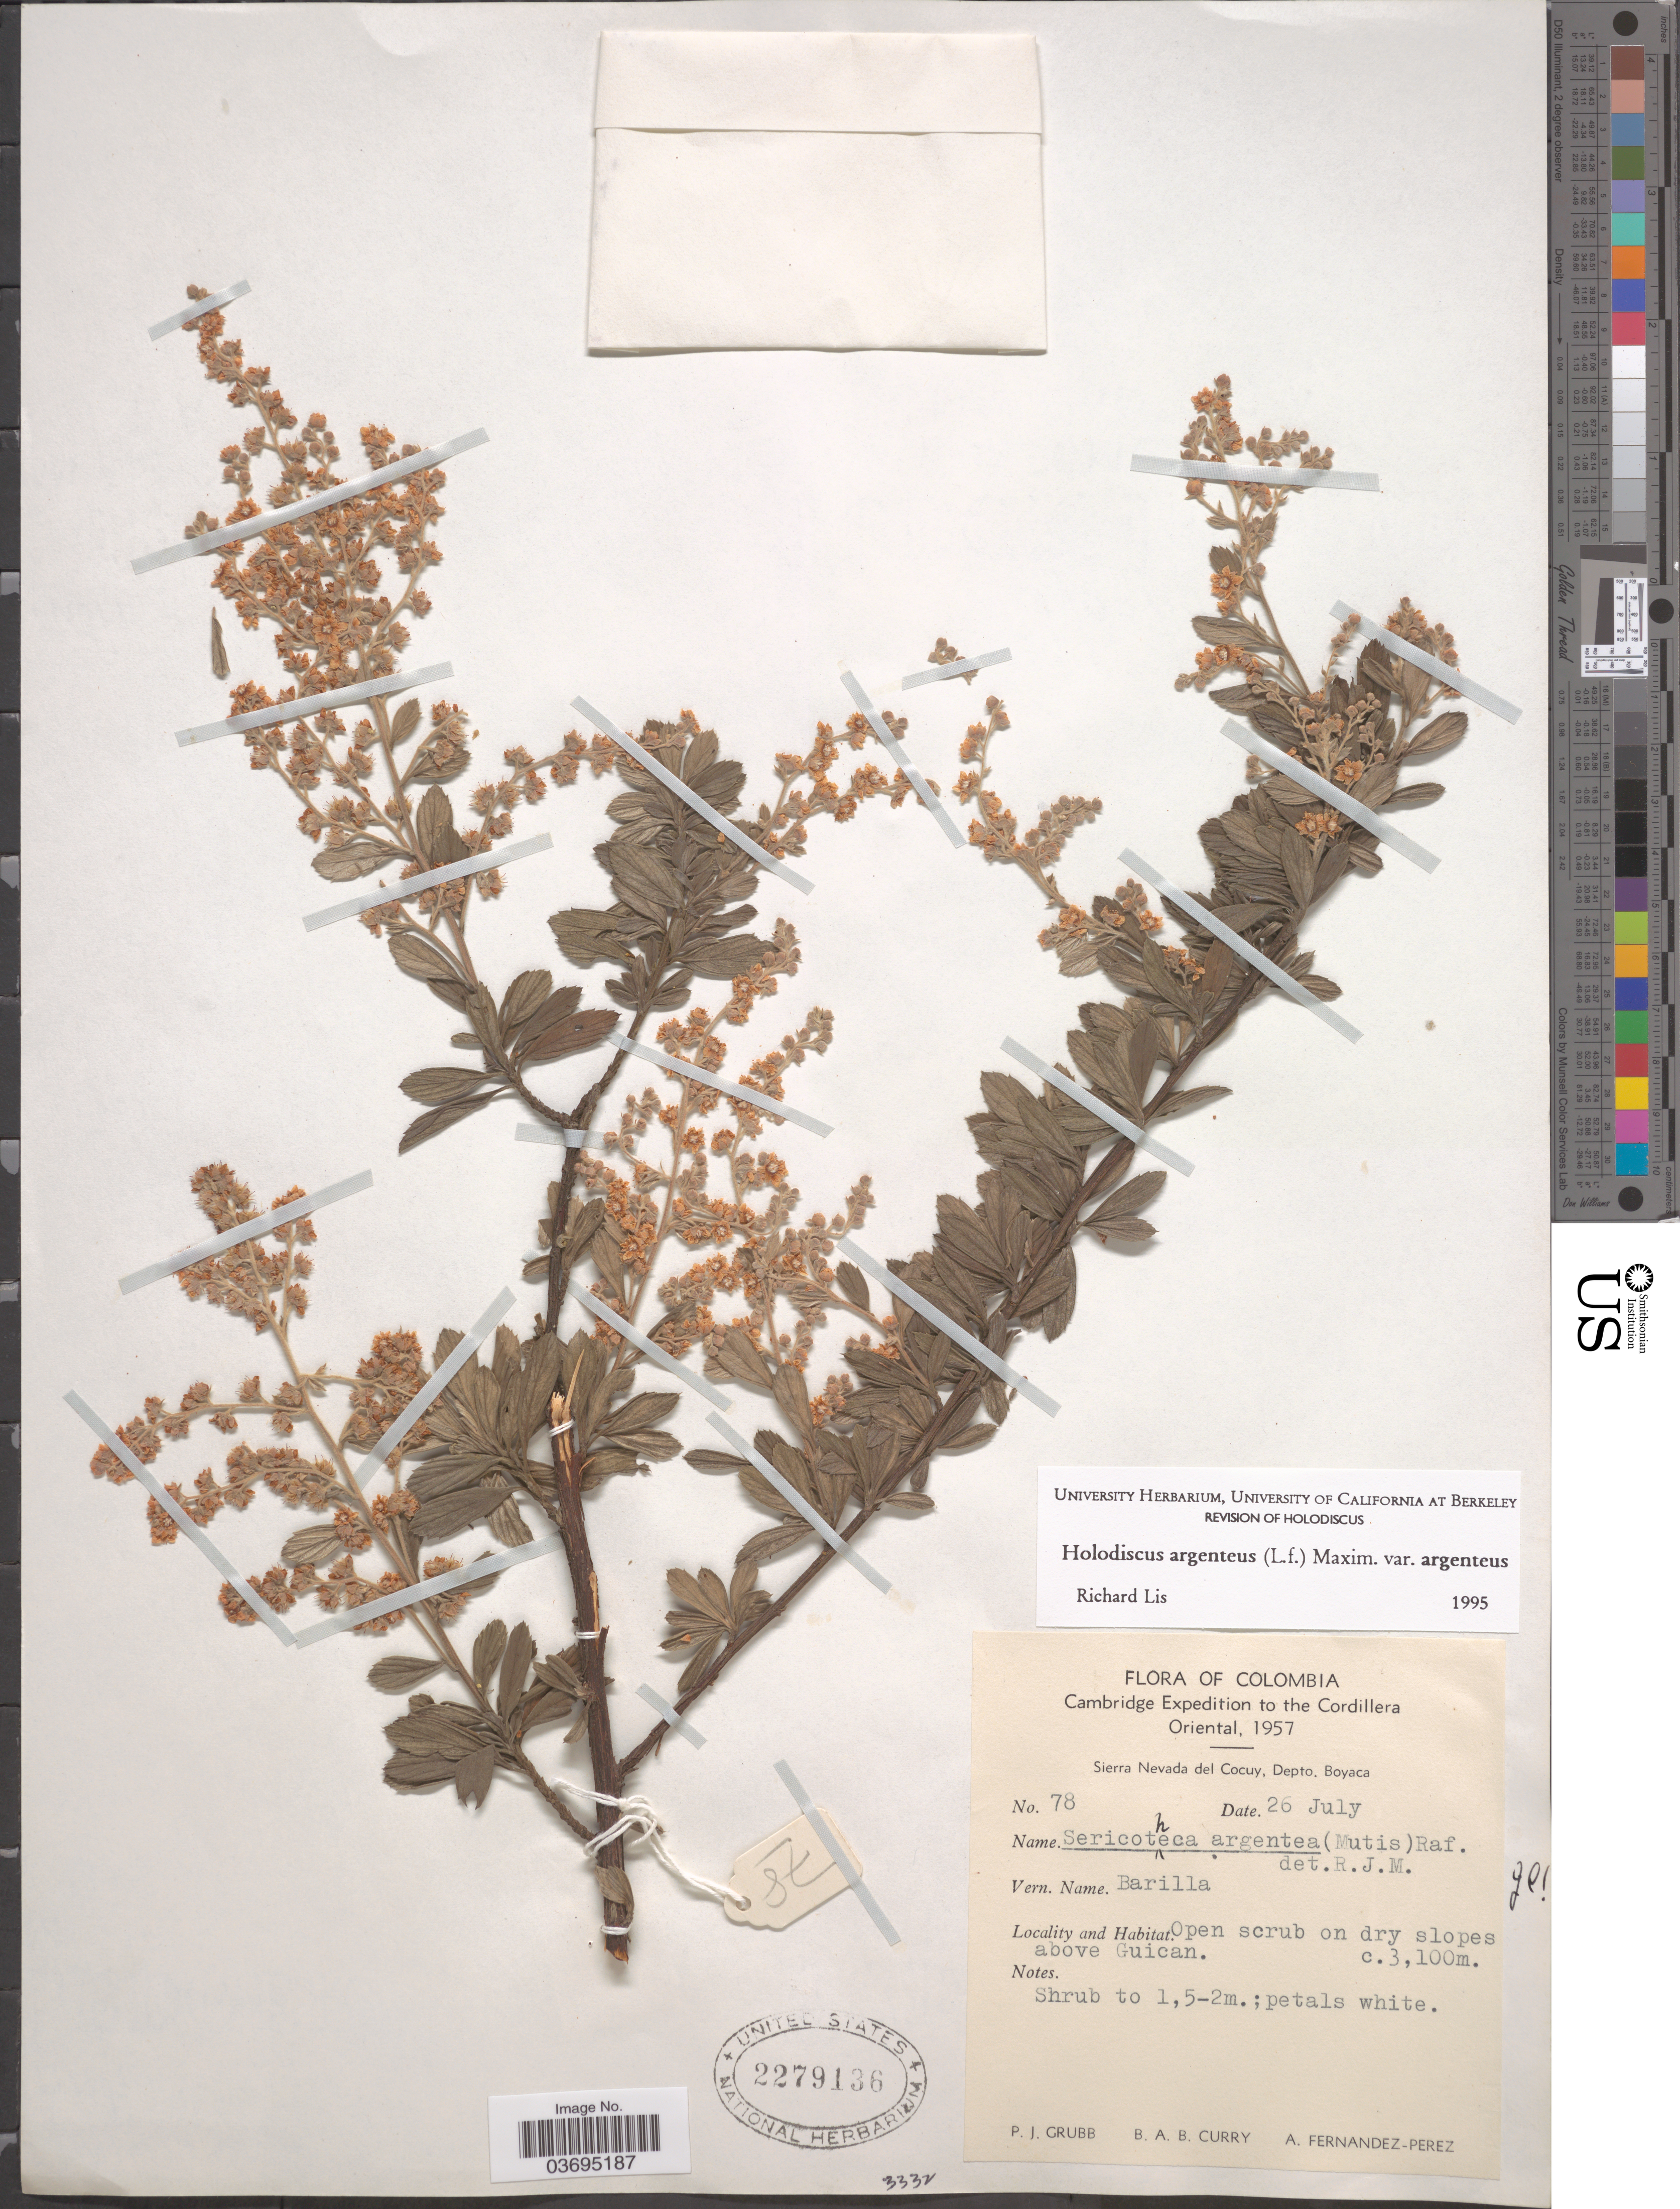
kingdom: Plantae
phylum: Tracheophyta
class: Magnoliopsida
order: Rosales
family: Rosaceae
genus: Holodiscus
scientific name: Holodiscus argenteus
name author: (L. f.) Maxim.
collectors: P. J. Grubb, B. A. B. Curry & A. Fernández-Pérez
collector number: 78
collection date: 1957-07-26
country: Colombia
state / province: Boyacá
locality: Cordillera Oriental. Sierra Nevada del Cocuy, Depto. Boyaca. Above Guican.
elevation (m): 3100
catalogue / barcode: US 2279136